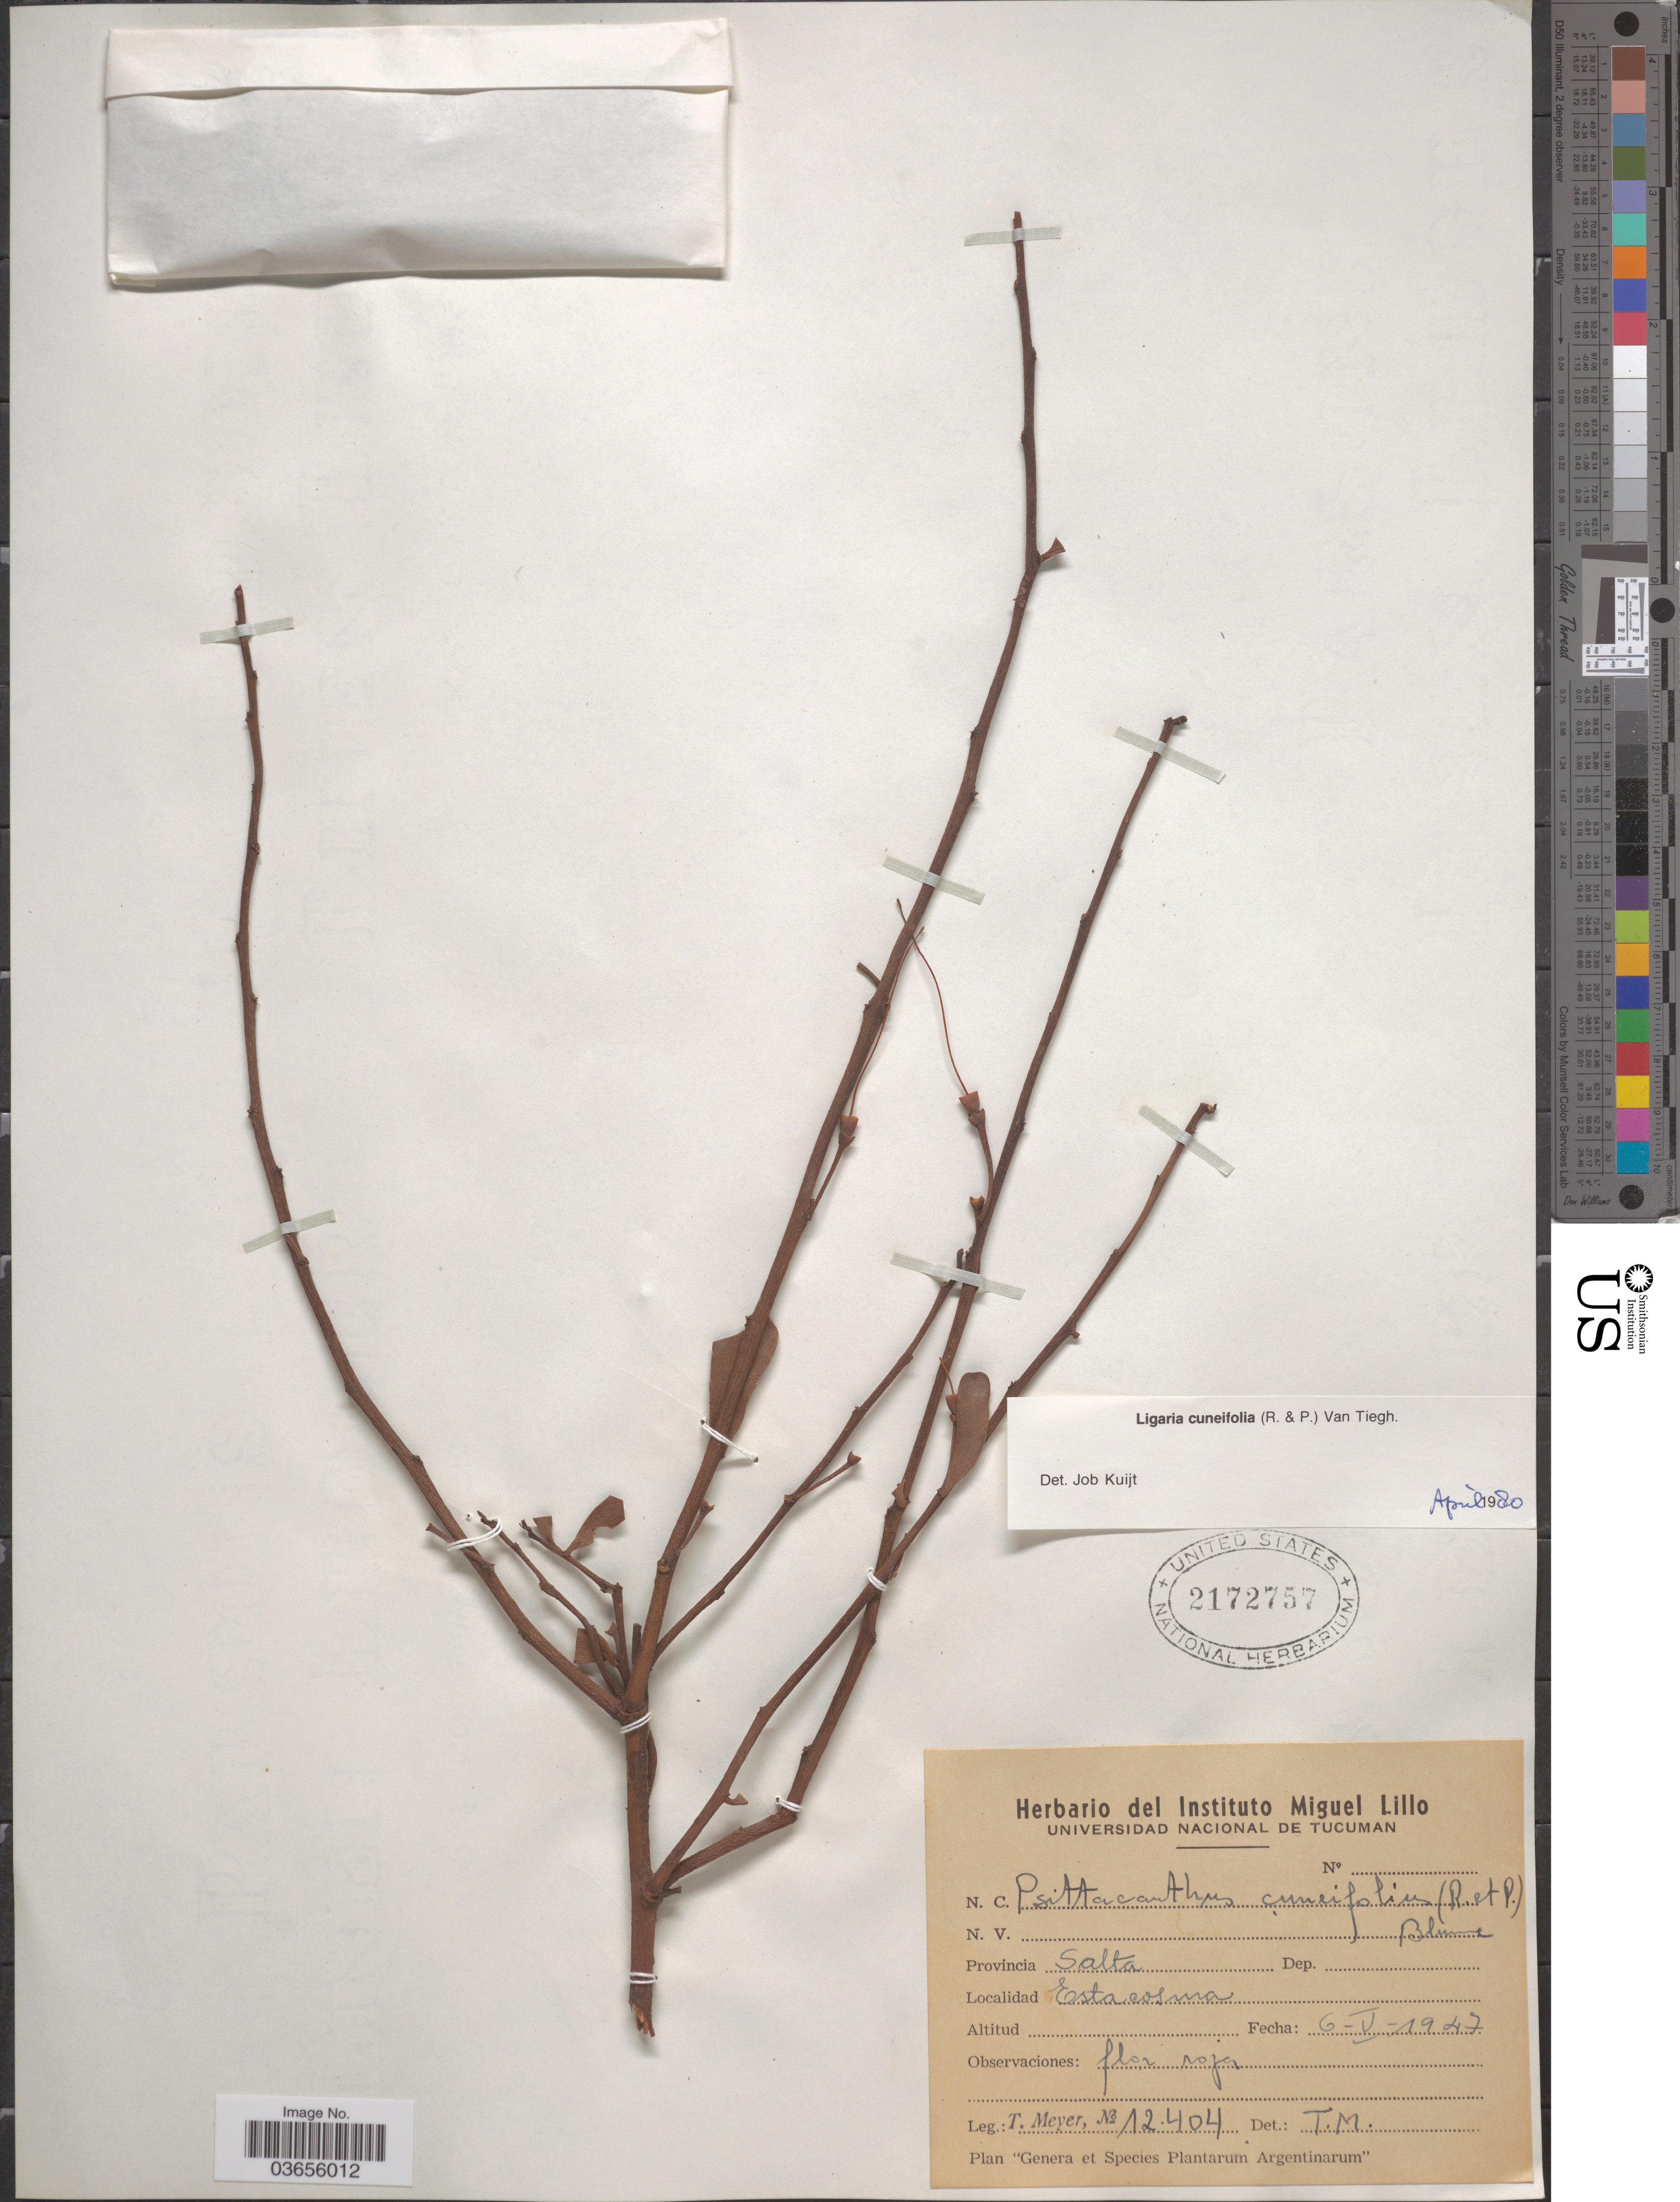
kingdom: Plantae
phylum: Tracheophyta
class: Magnoliopsida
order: Santalales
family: Loranthaceae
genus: Ligaria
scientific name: Ligaria cuneifolia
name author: (Ruiz & Pav.) Tiegh.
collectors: T. Meyer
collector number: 12404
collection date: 1947-05-06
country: Argentina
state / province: Salta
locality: Estacosma.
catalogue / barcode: US 2172757